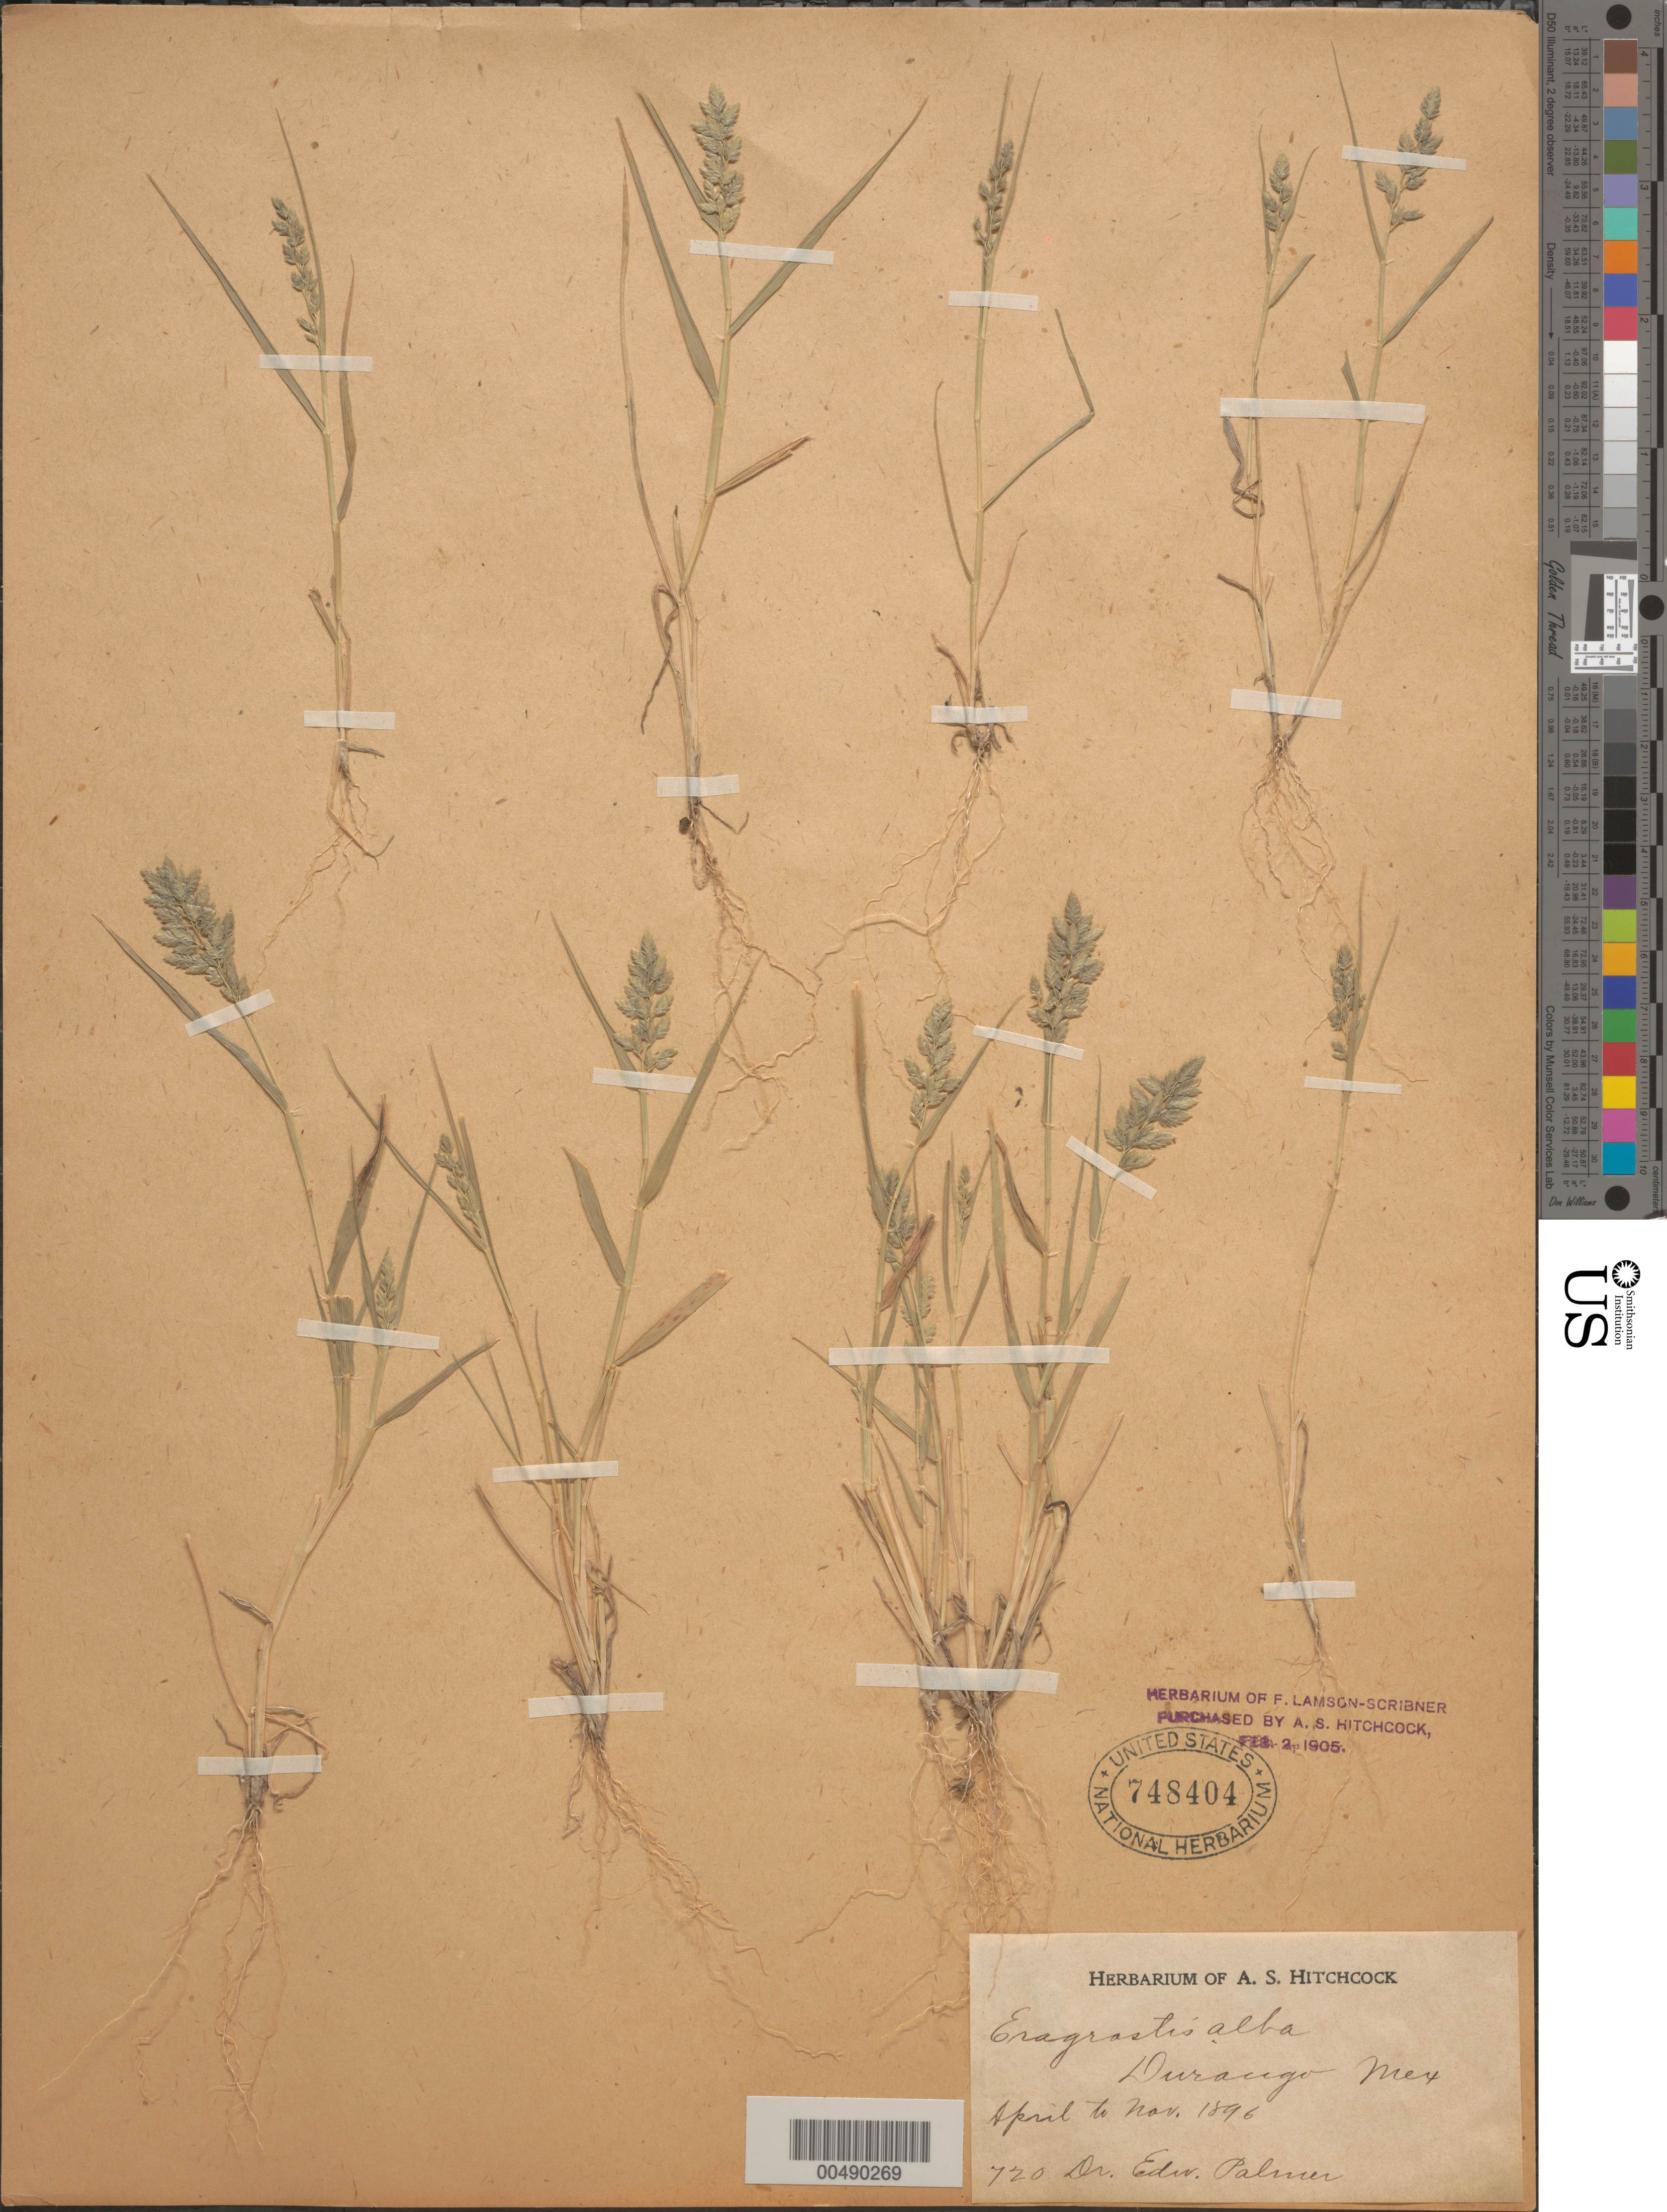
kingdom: Plantae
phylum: Tracheophyta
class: Liliopsida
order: Poales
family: Poaceae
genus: Eragrostis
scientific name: Eragrostis cilianensis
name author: (Bellardi) Vignolo ex Janch.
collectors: E. Palmer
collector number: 720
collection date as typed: Apr 1896 to Nov 1896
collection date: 1896-04/1896-11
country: Mexico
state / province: Durango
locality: Durango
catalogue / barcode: US 748404